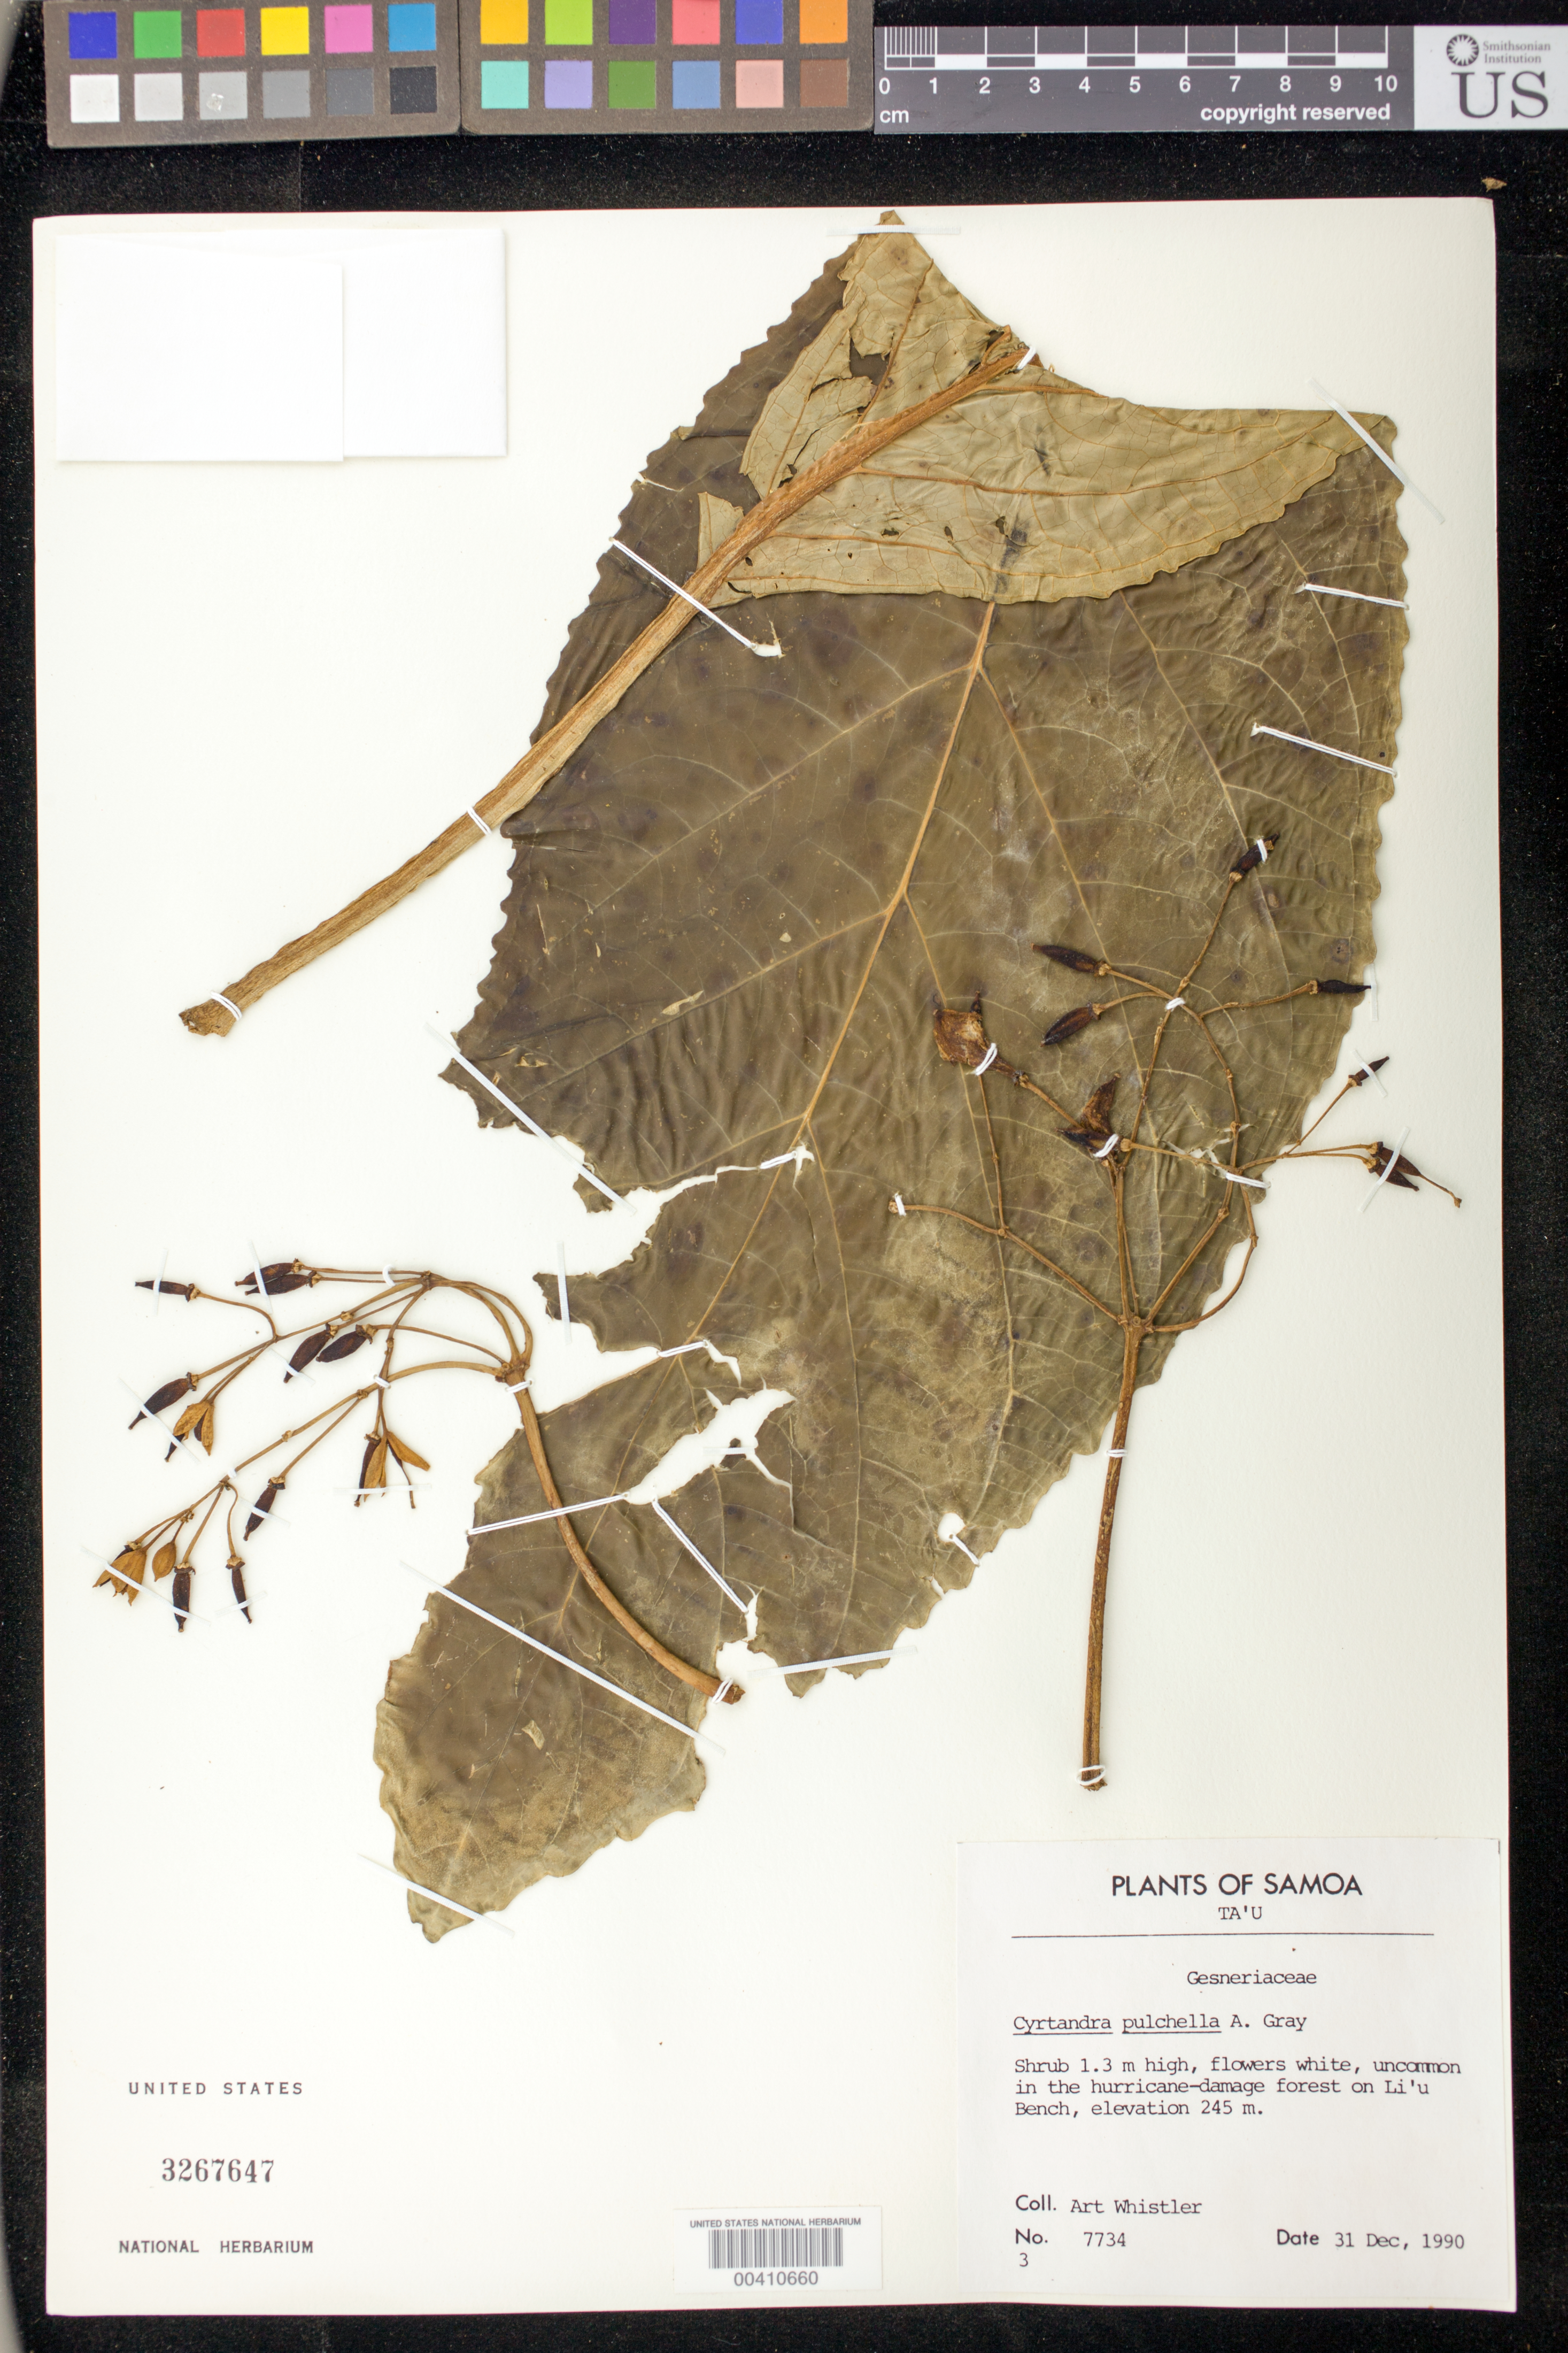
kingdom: Plantae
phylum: Tracheophyta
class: Magnoliopsida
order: Lamiales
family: Gesneriaceae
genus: Cyrtandra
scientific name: Cyrtandra pulchella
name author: W. Rich ex A. Gray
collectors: A. Whistler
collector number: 7734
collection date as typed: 31 Dec 1990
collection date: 1990-12-31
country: American Samoa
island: Ta'u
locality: Manua is., Tau i.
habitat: Hurricane damaged forest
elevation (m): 2600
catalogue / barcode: US 3267647